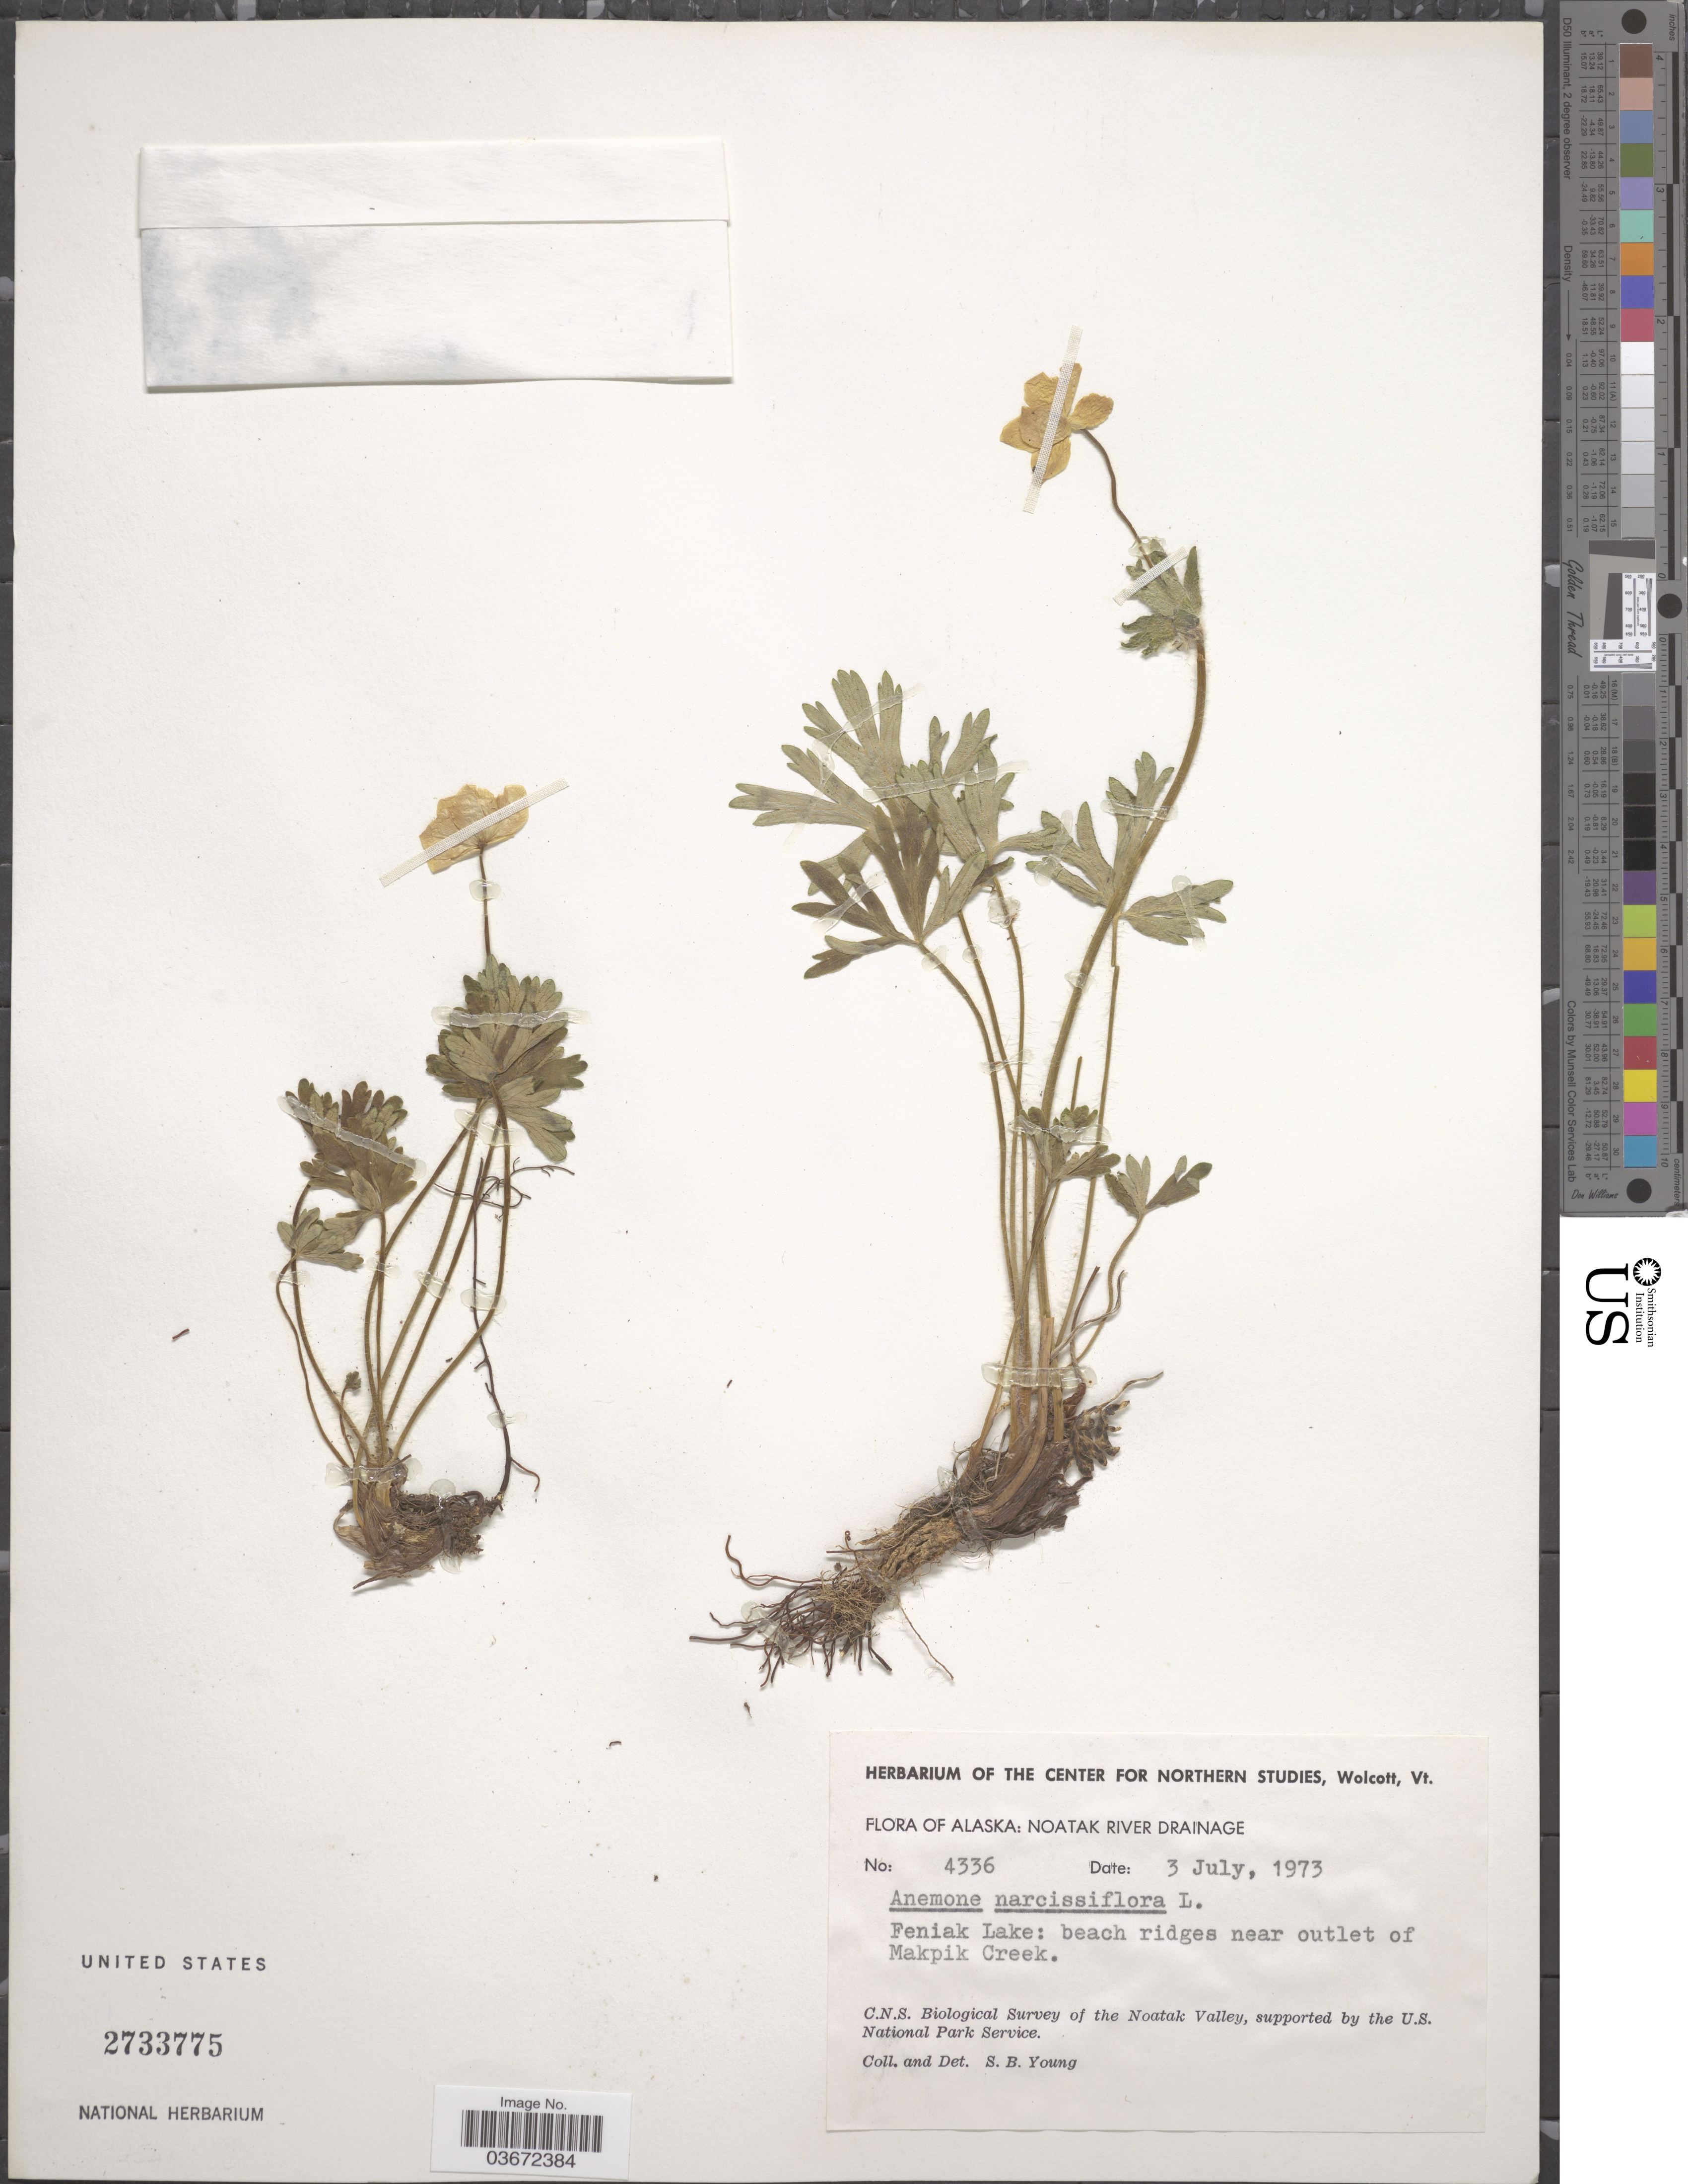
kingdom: Plantae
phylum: Tracheophyta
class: Magnoliopsida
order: Ranunculales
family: Ranunculaceae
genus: Anemone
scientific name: Anemone narcissiflora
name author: L.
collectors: S. Young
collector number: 4336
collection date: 1973-07-03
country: United States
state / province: Alaska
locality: Feniak Lake: beach ridges near outlet of Makpik Creek. Noatak Valley.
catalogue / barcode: US 2733775